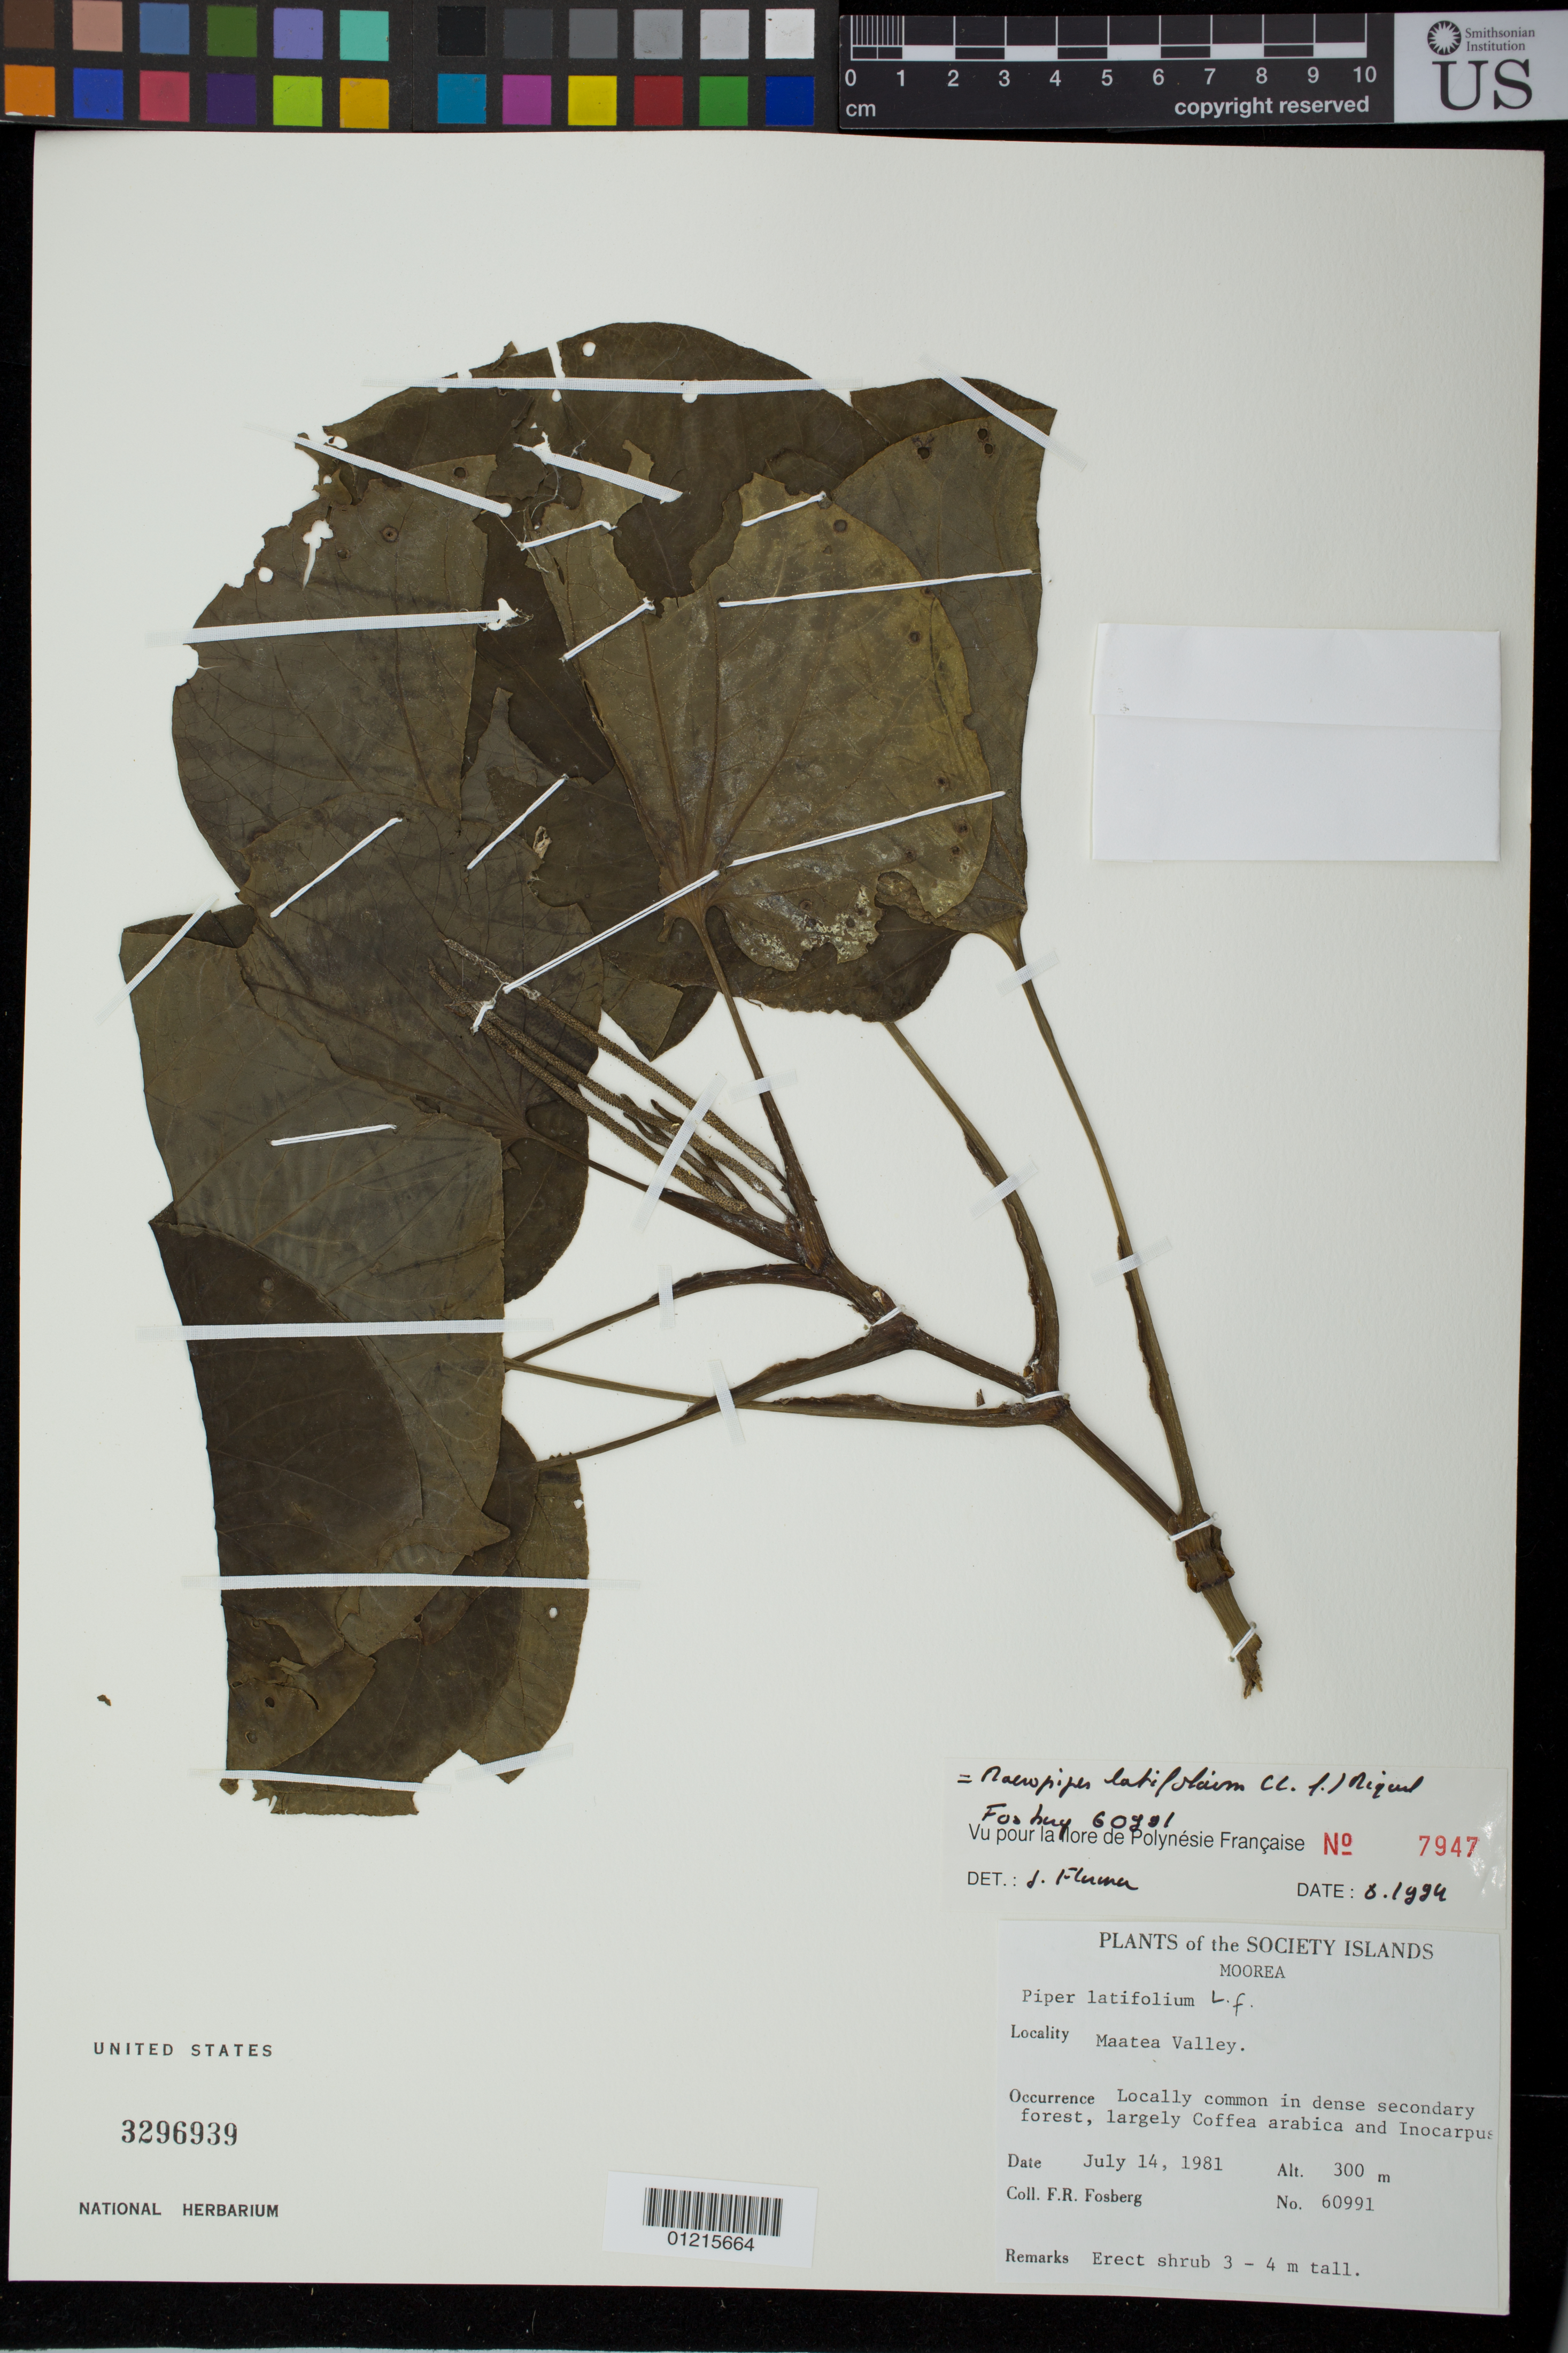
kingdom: Plantae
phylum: Tracheophyta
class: Magnoliopsida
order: Piperales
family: Piperaceae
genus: Piper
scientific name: Piper latifolium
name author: L. f.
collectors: F. R. Fosberg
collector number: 60991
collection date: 1981-07-14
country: French Polynesia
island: Moorea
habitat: Dense secondary forest.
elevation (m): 300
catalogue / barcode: US 3296939